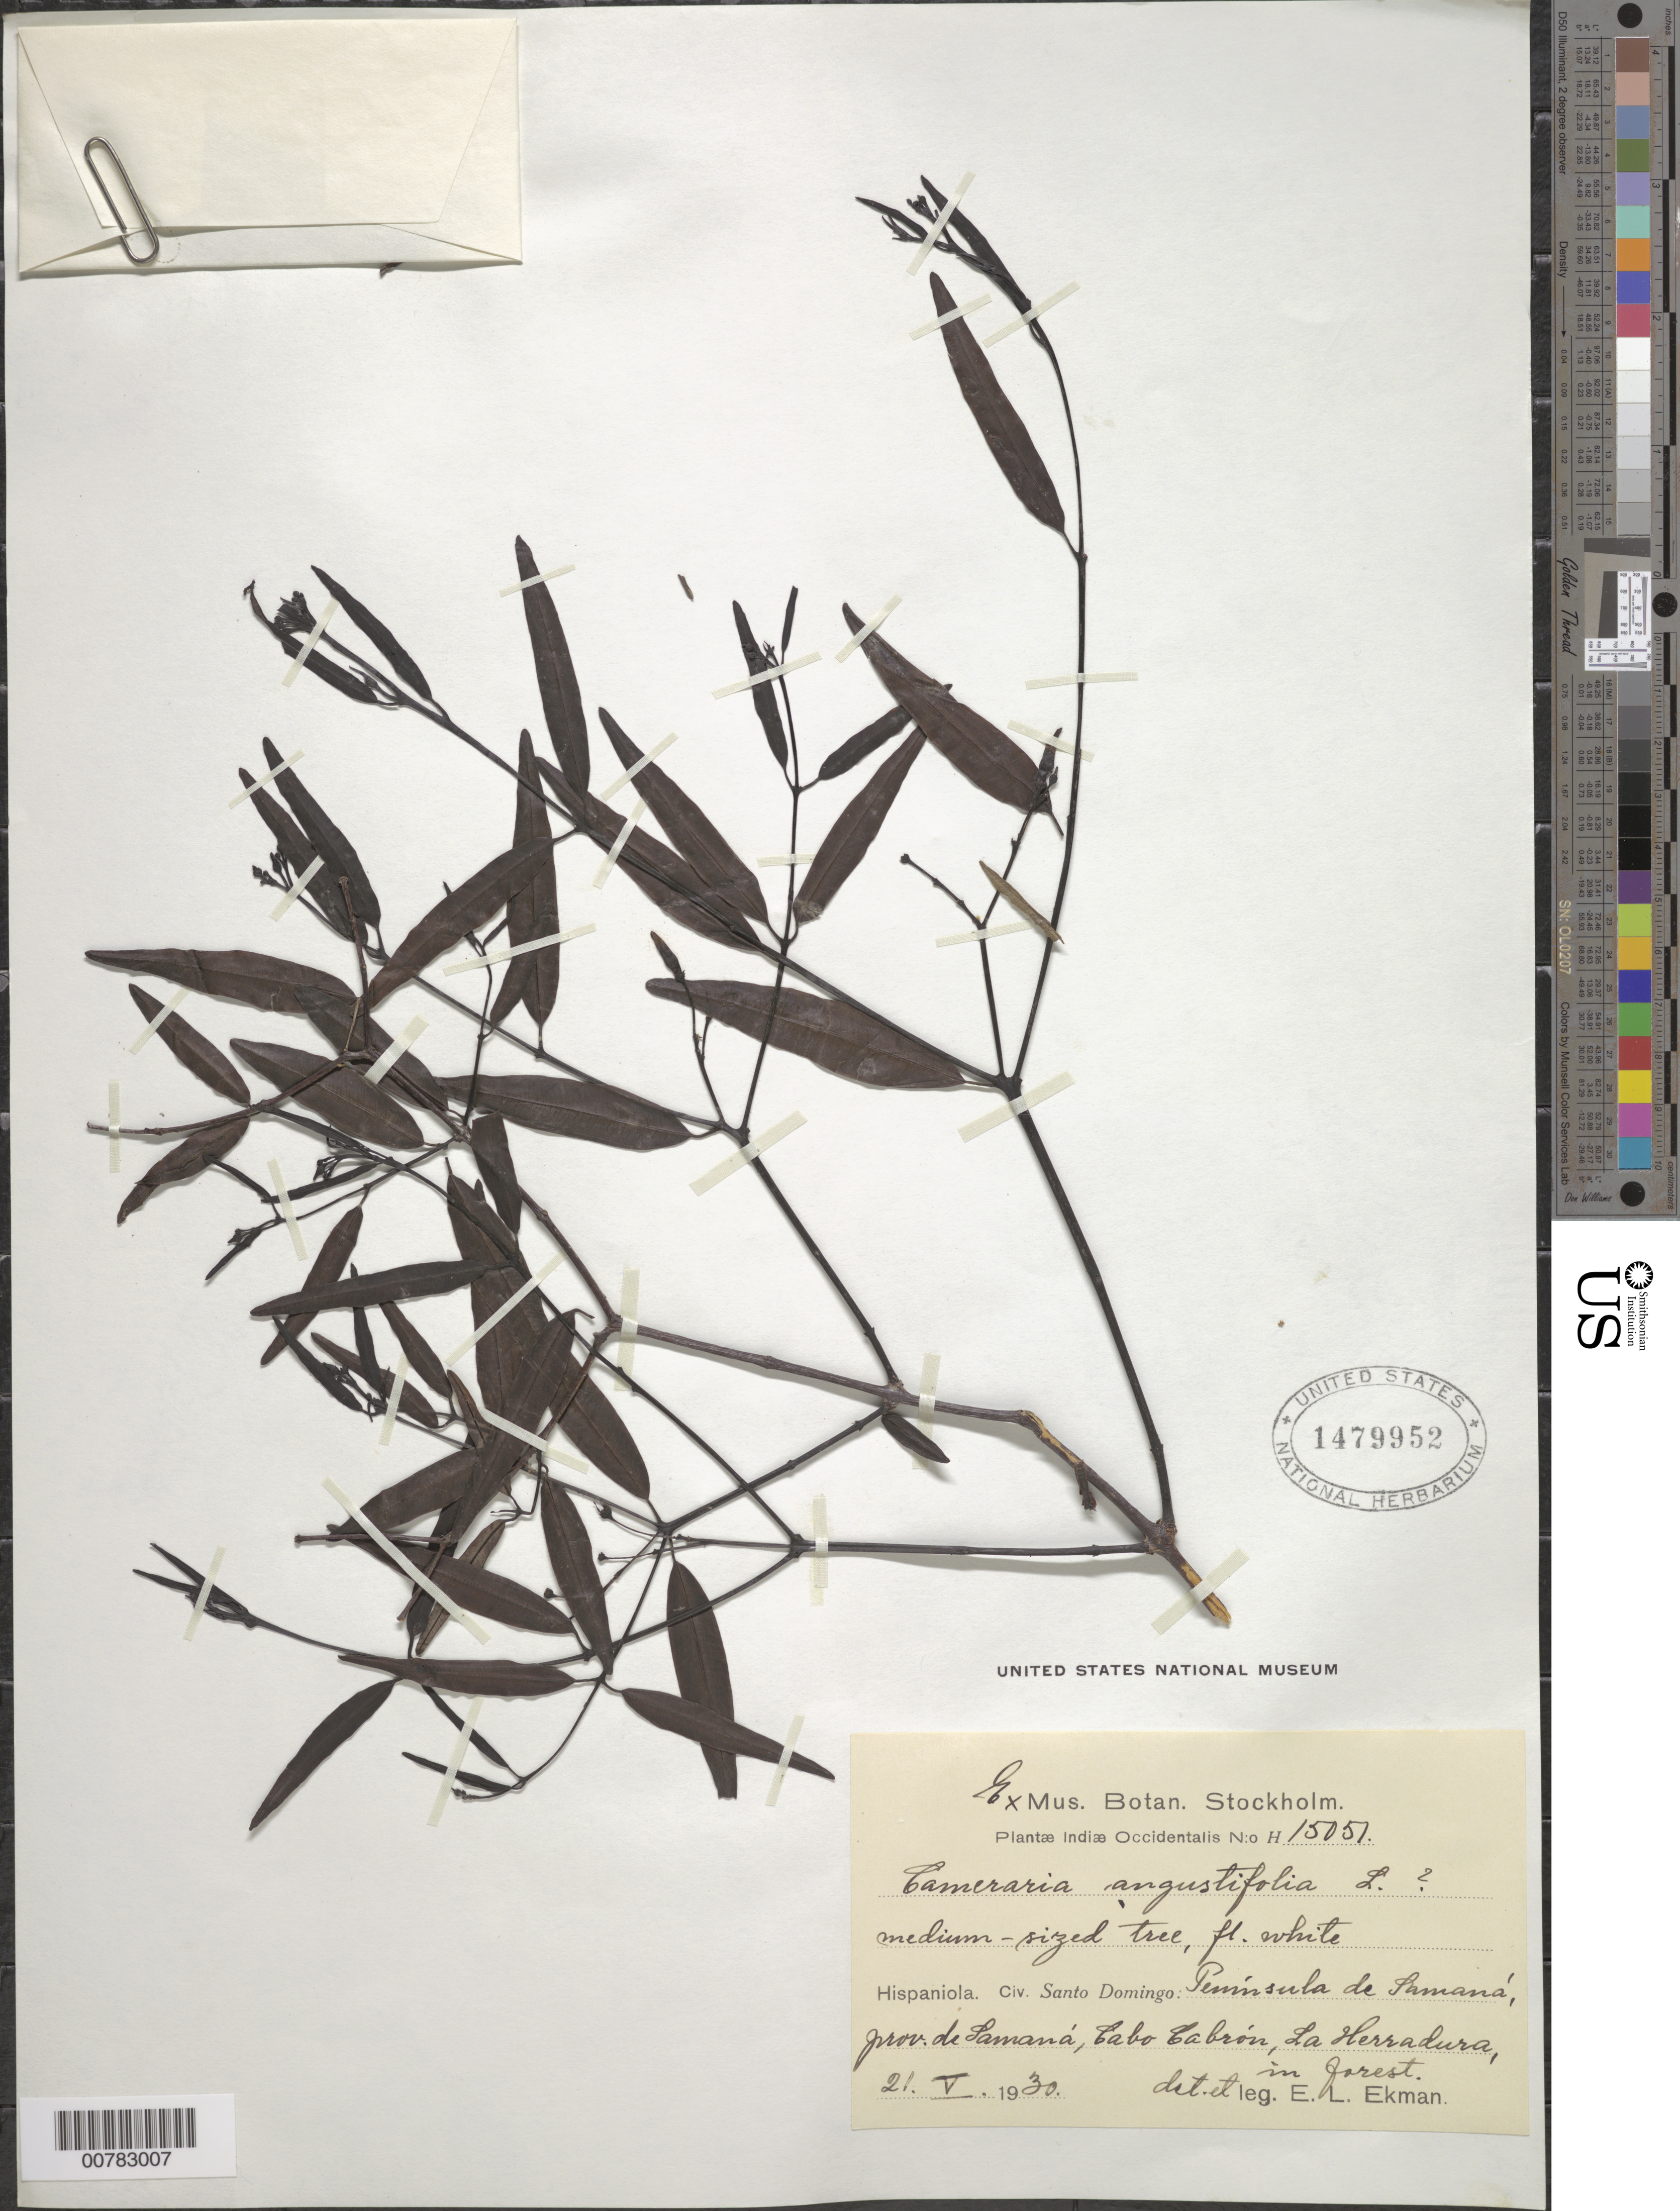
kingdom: Plantae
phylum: Tracheophyta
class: Magnoliopsida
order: Gentianales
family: Apocynaceae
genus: Cameraria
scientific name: Cameraria angustifolia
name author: L.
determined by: Ekman, E. L.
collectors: E. L. Ekman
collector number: H 15051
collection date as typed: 21 May 1930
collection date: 1930-05-21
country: Dominican Republic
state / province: Samana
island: Hispaniola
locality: Peninsula of Samaná, Cabo Cabrón, La Herradura.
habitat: In forest.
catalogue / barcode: US 1479952